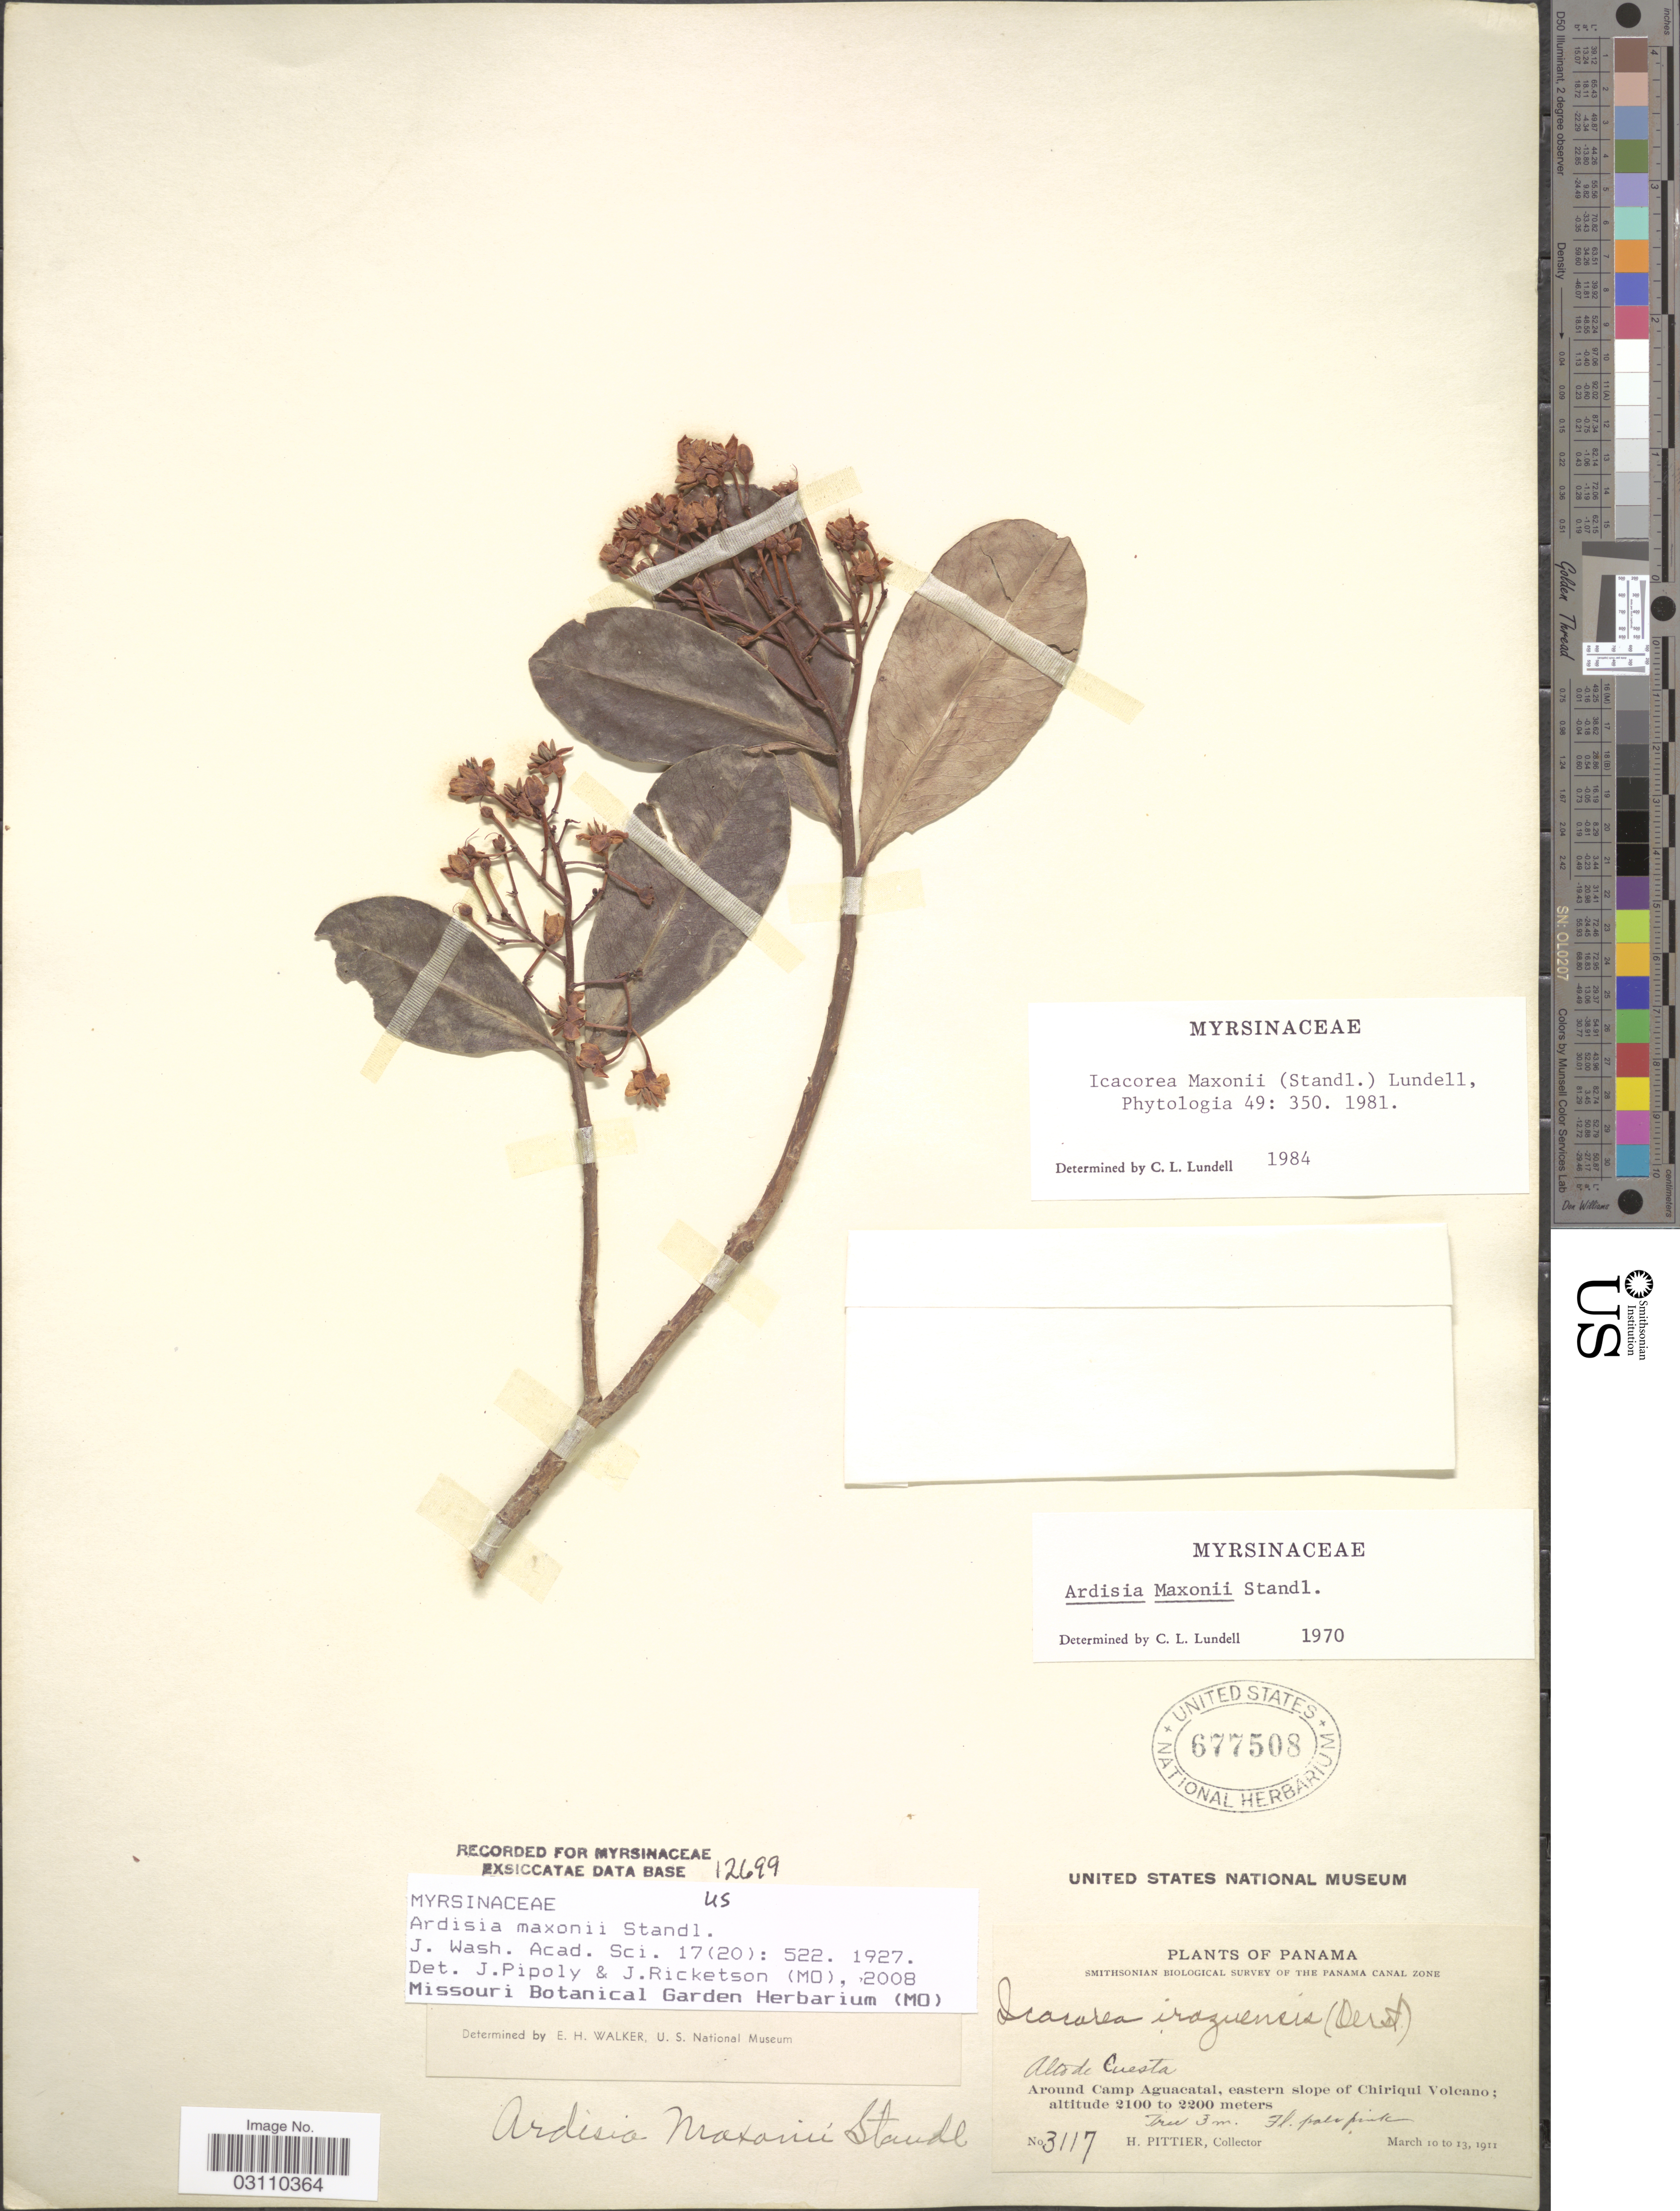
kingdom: Plantae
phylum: Tracheophyta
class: Magnoliopsida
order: Ericales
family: Primulaceae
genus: Ardisia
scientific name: Ardisia maxonii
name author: Standl.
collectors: H. F. Pittier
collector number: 3117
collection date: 1911-03-10/1911-03-13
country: Panama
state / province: Chiriqui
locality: Alto de Cuesta, Around Camp Aguacatal, eastern slope of Chiriqui Volcano.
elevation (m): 2100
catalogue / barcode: US 677508